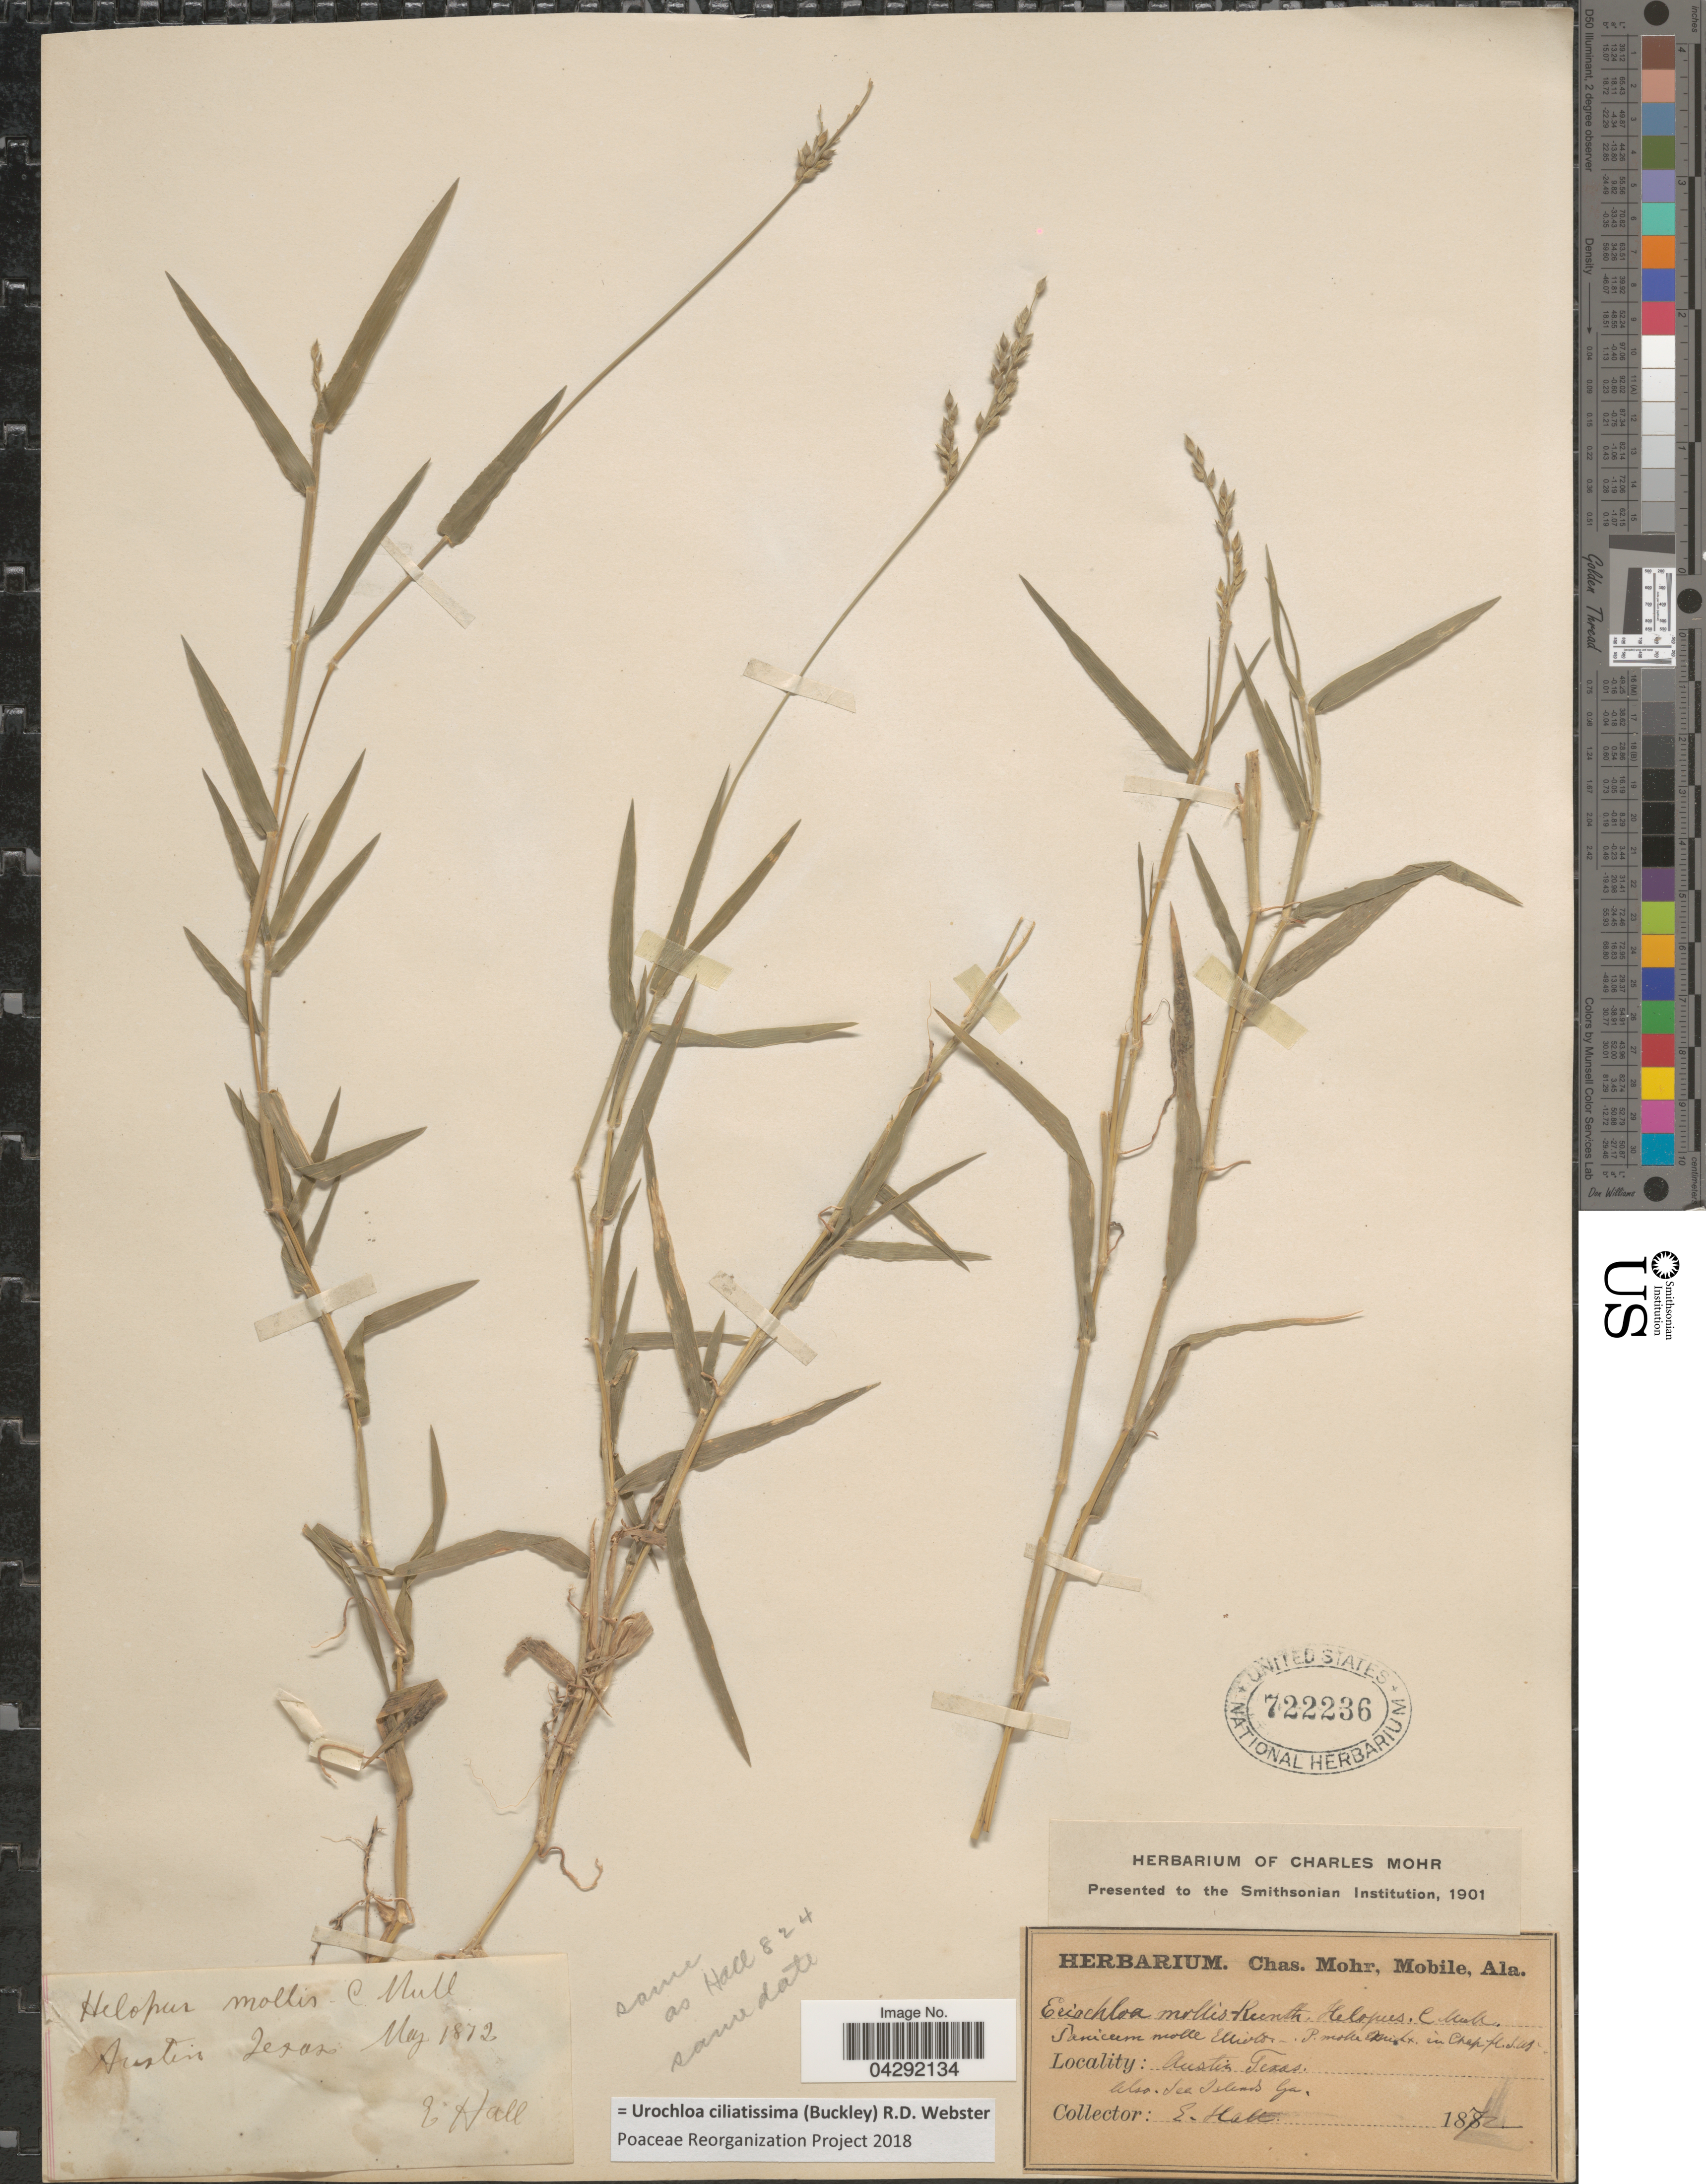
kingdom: Plantae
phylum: Tracheophyta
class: Liliopsida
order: Poales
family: Poaceae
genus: Urochloa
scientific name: Urochloa ciliatissima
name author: (Buckley) R.D. Webster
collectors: E. Hall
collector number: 824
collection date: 1872-05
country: United States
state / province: Texas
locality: Austin.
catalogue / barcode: US 722236